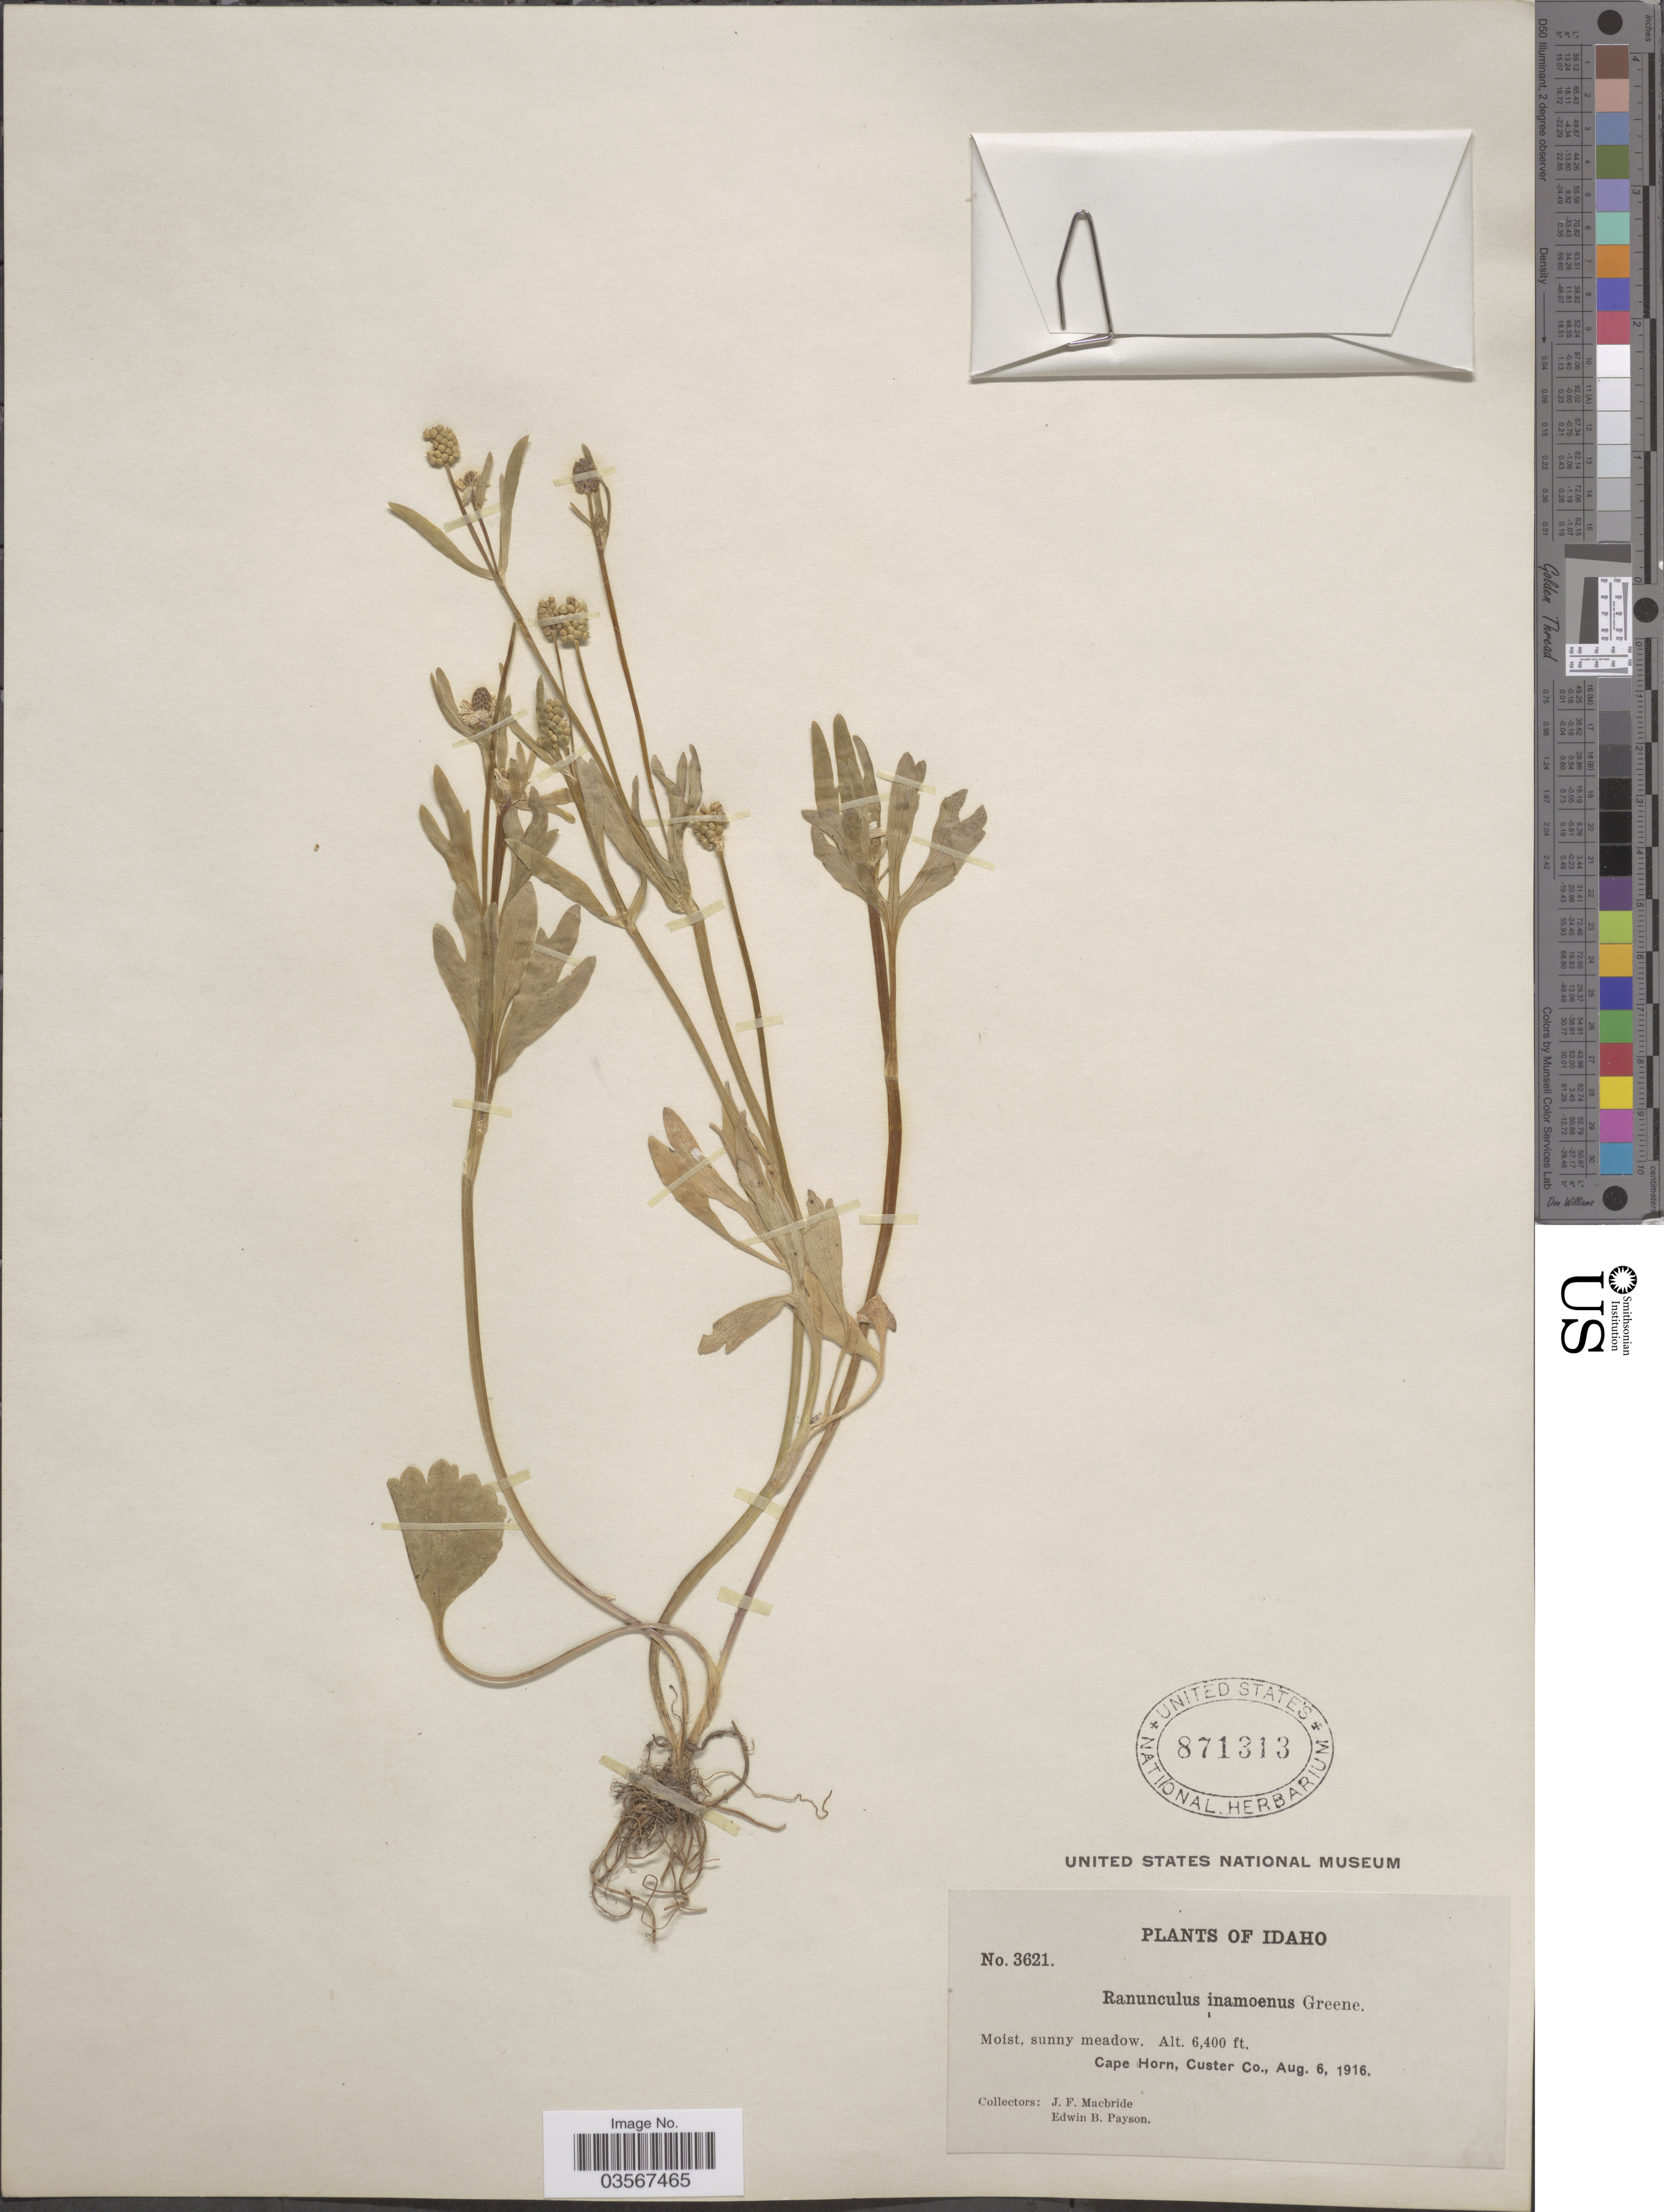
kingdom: Plantae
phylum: Tracheophyta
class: Magnoliopsida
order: Ranunculales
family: Ranunculaceae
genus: Ranunculus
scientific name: Ranunculus inamoenus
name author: Greene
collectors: J. F. Macbride & E. B. Payson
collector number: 3621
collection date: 1916-08-06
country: United States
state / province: Idaho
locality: Cape Horn, Custer Co.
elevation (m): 1951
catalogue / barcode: US 871313